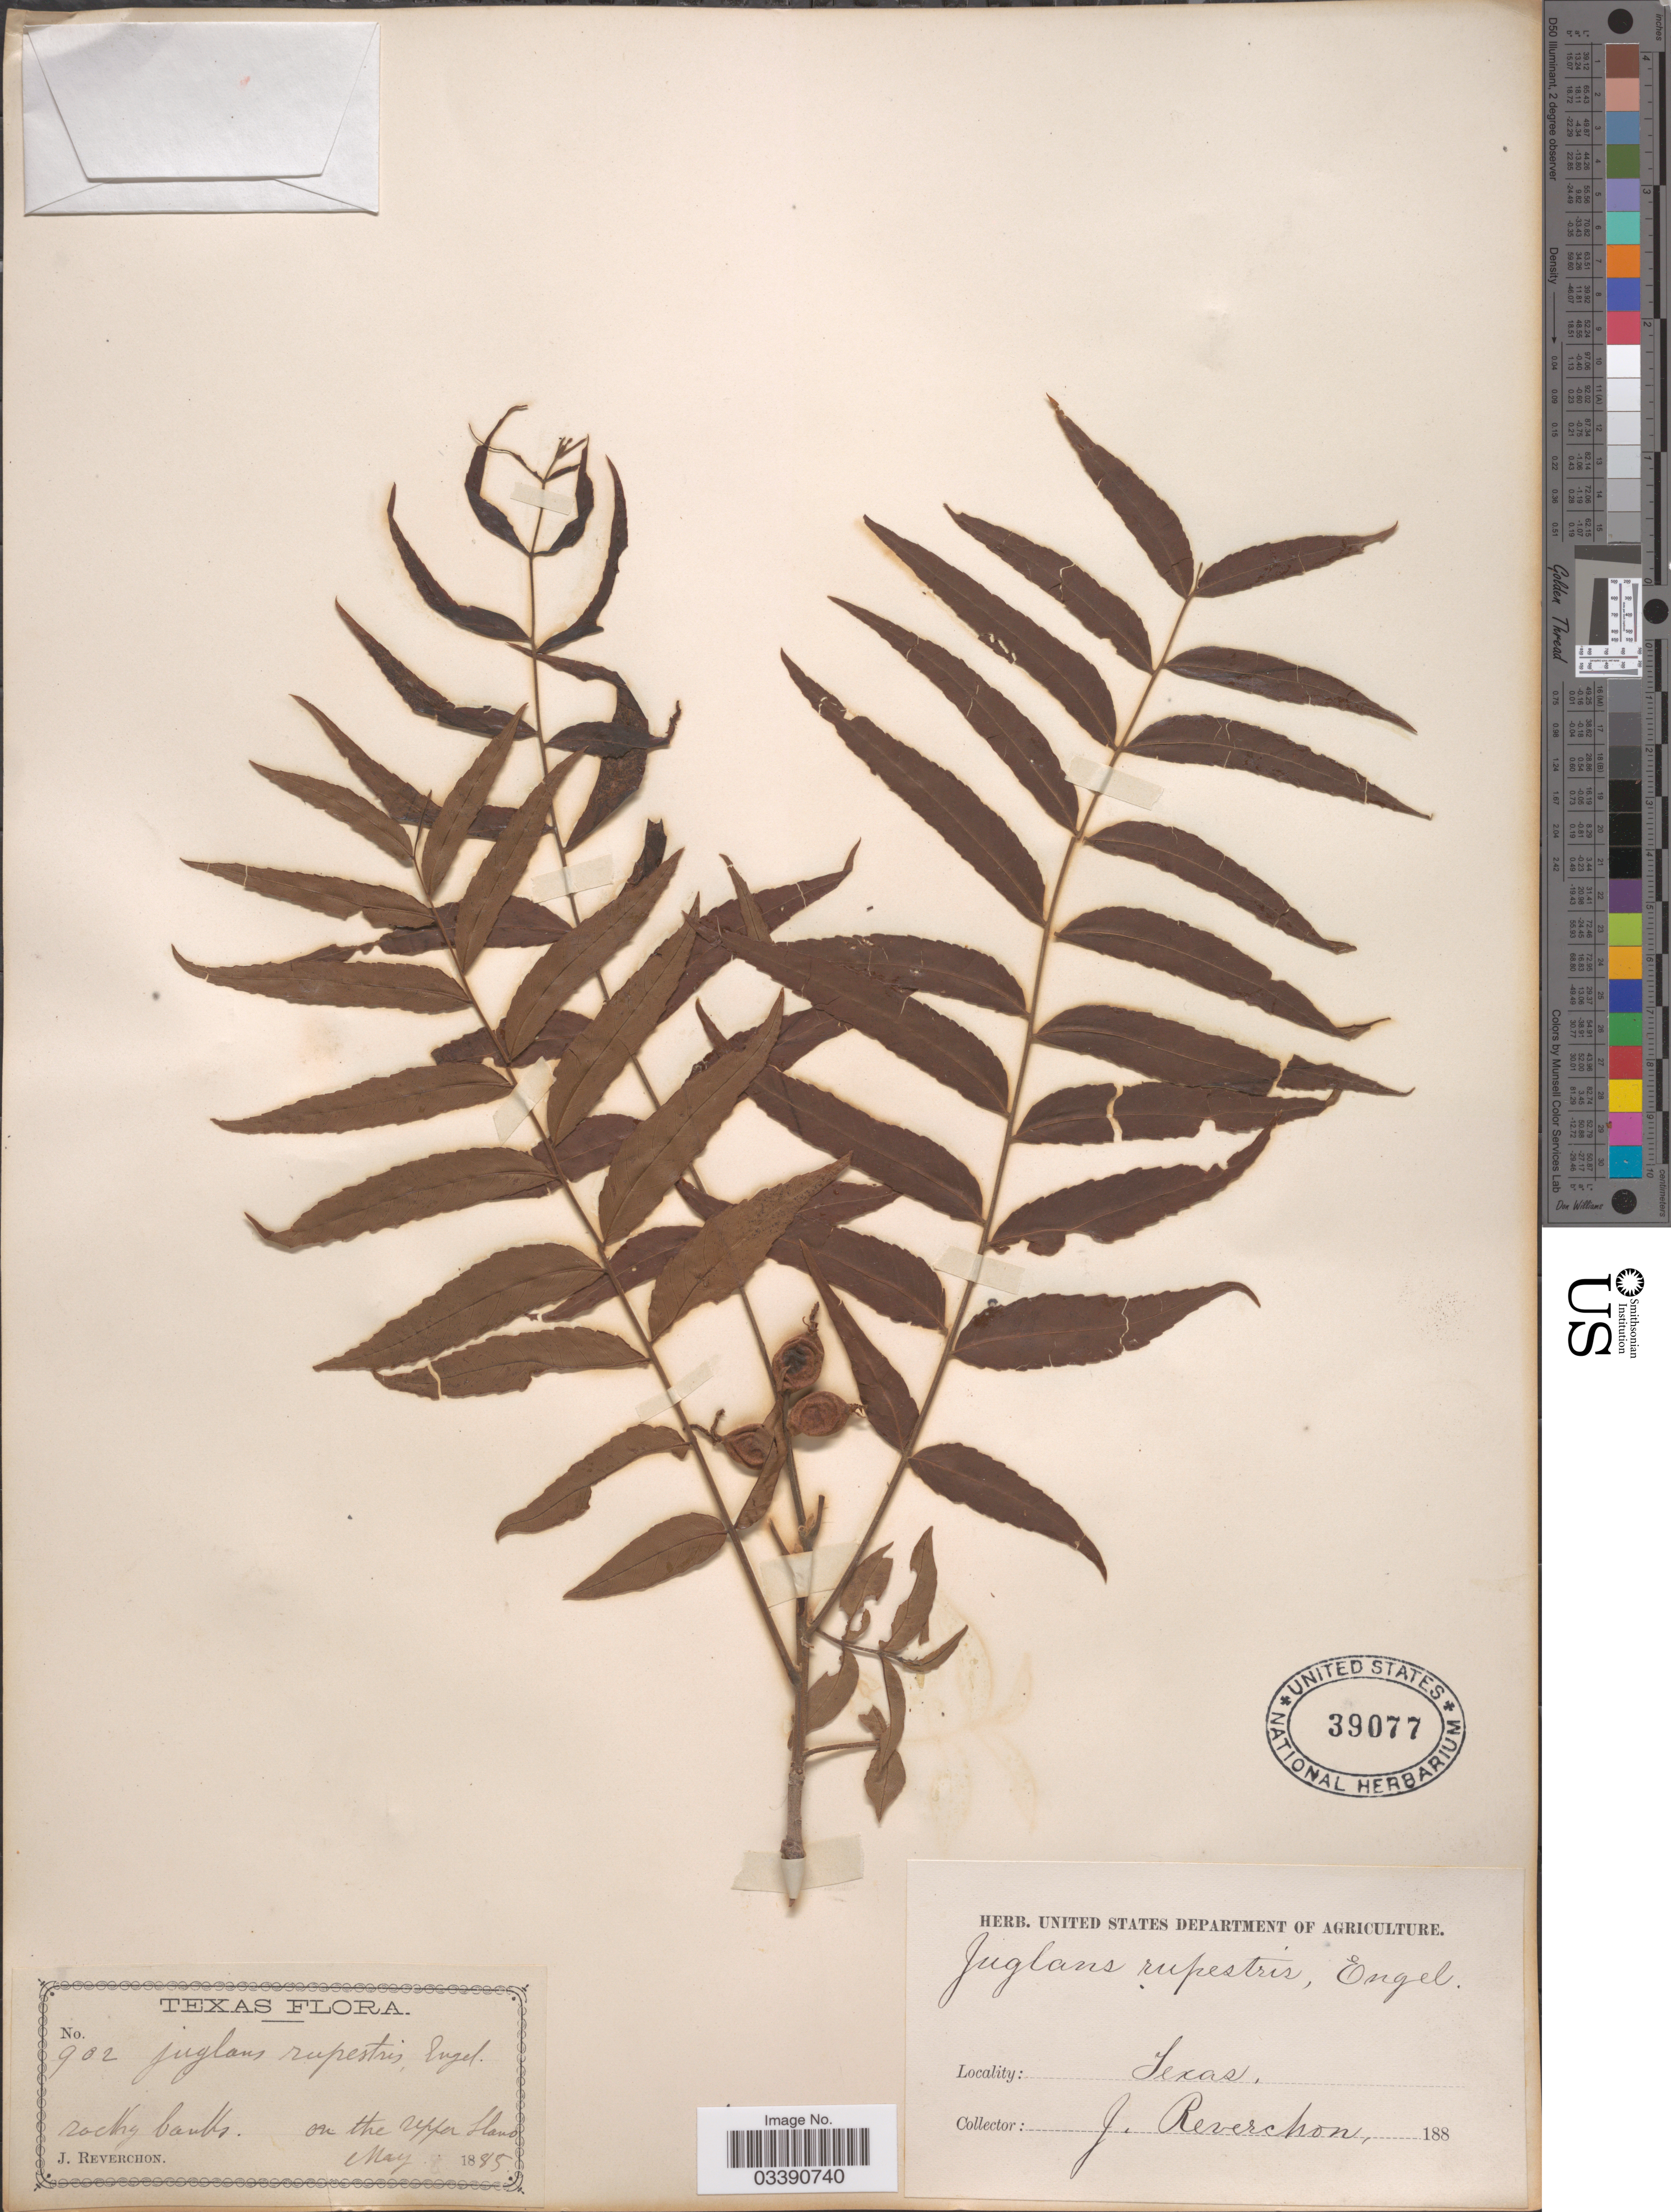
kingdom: Plantae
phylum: Tracheophyta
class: Magnoliopsida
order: Fagales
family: Juglandaceae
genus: Juglans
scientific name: Juglans microcarpa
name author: Berland. in Berland. & Chovell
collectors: J. Reverchon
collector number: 902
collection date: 1885-05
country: United States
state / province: Texas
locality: On the upper Llano.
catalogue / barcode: US 39077